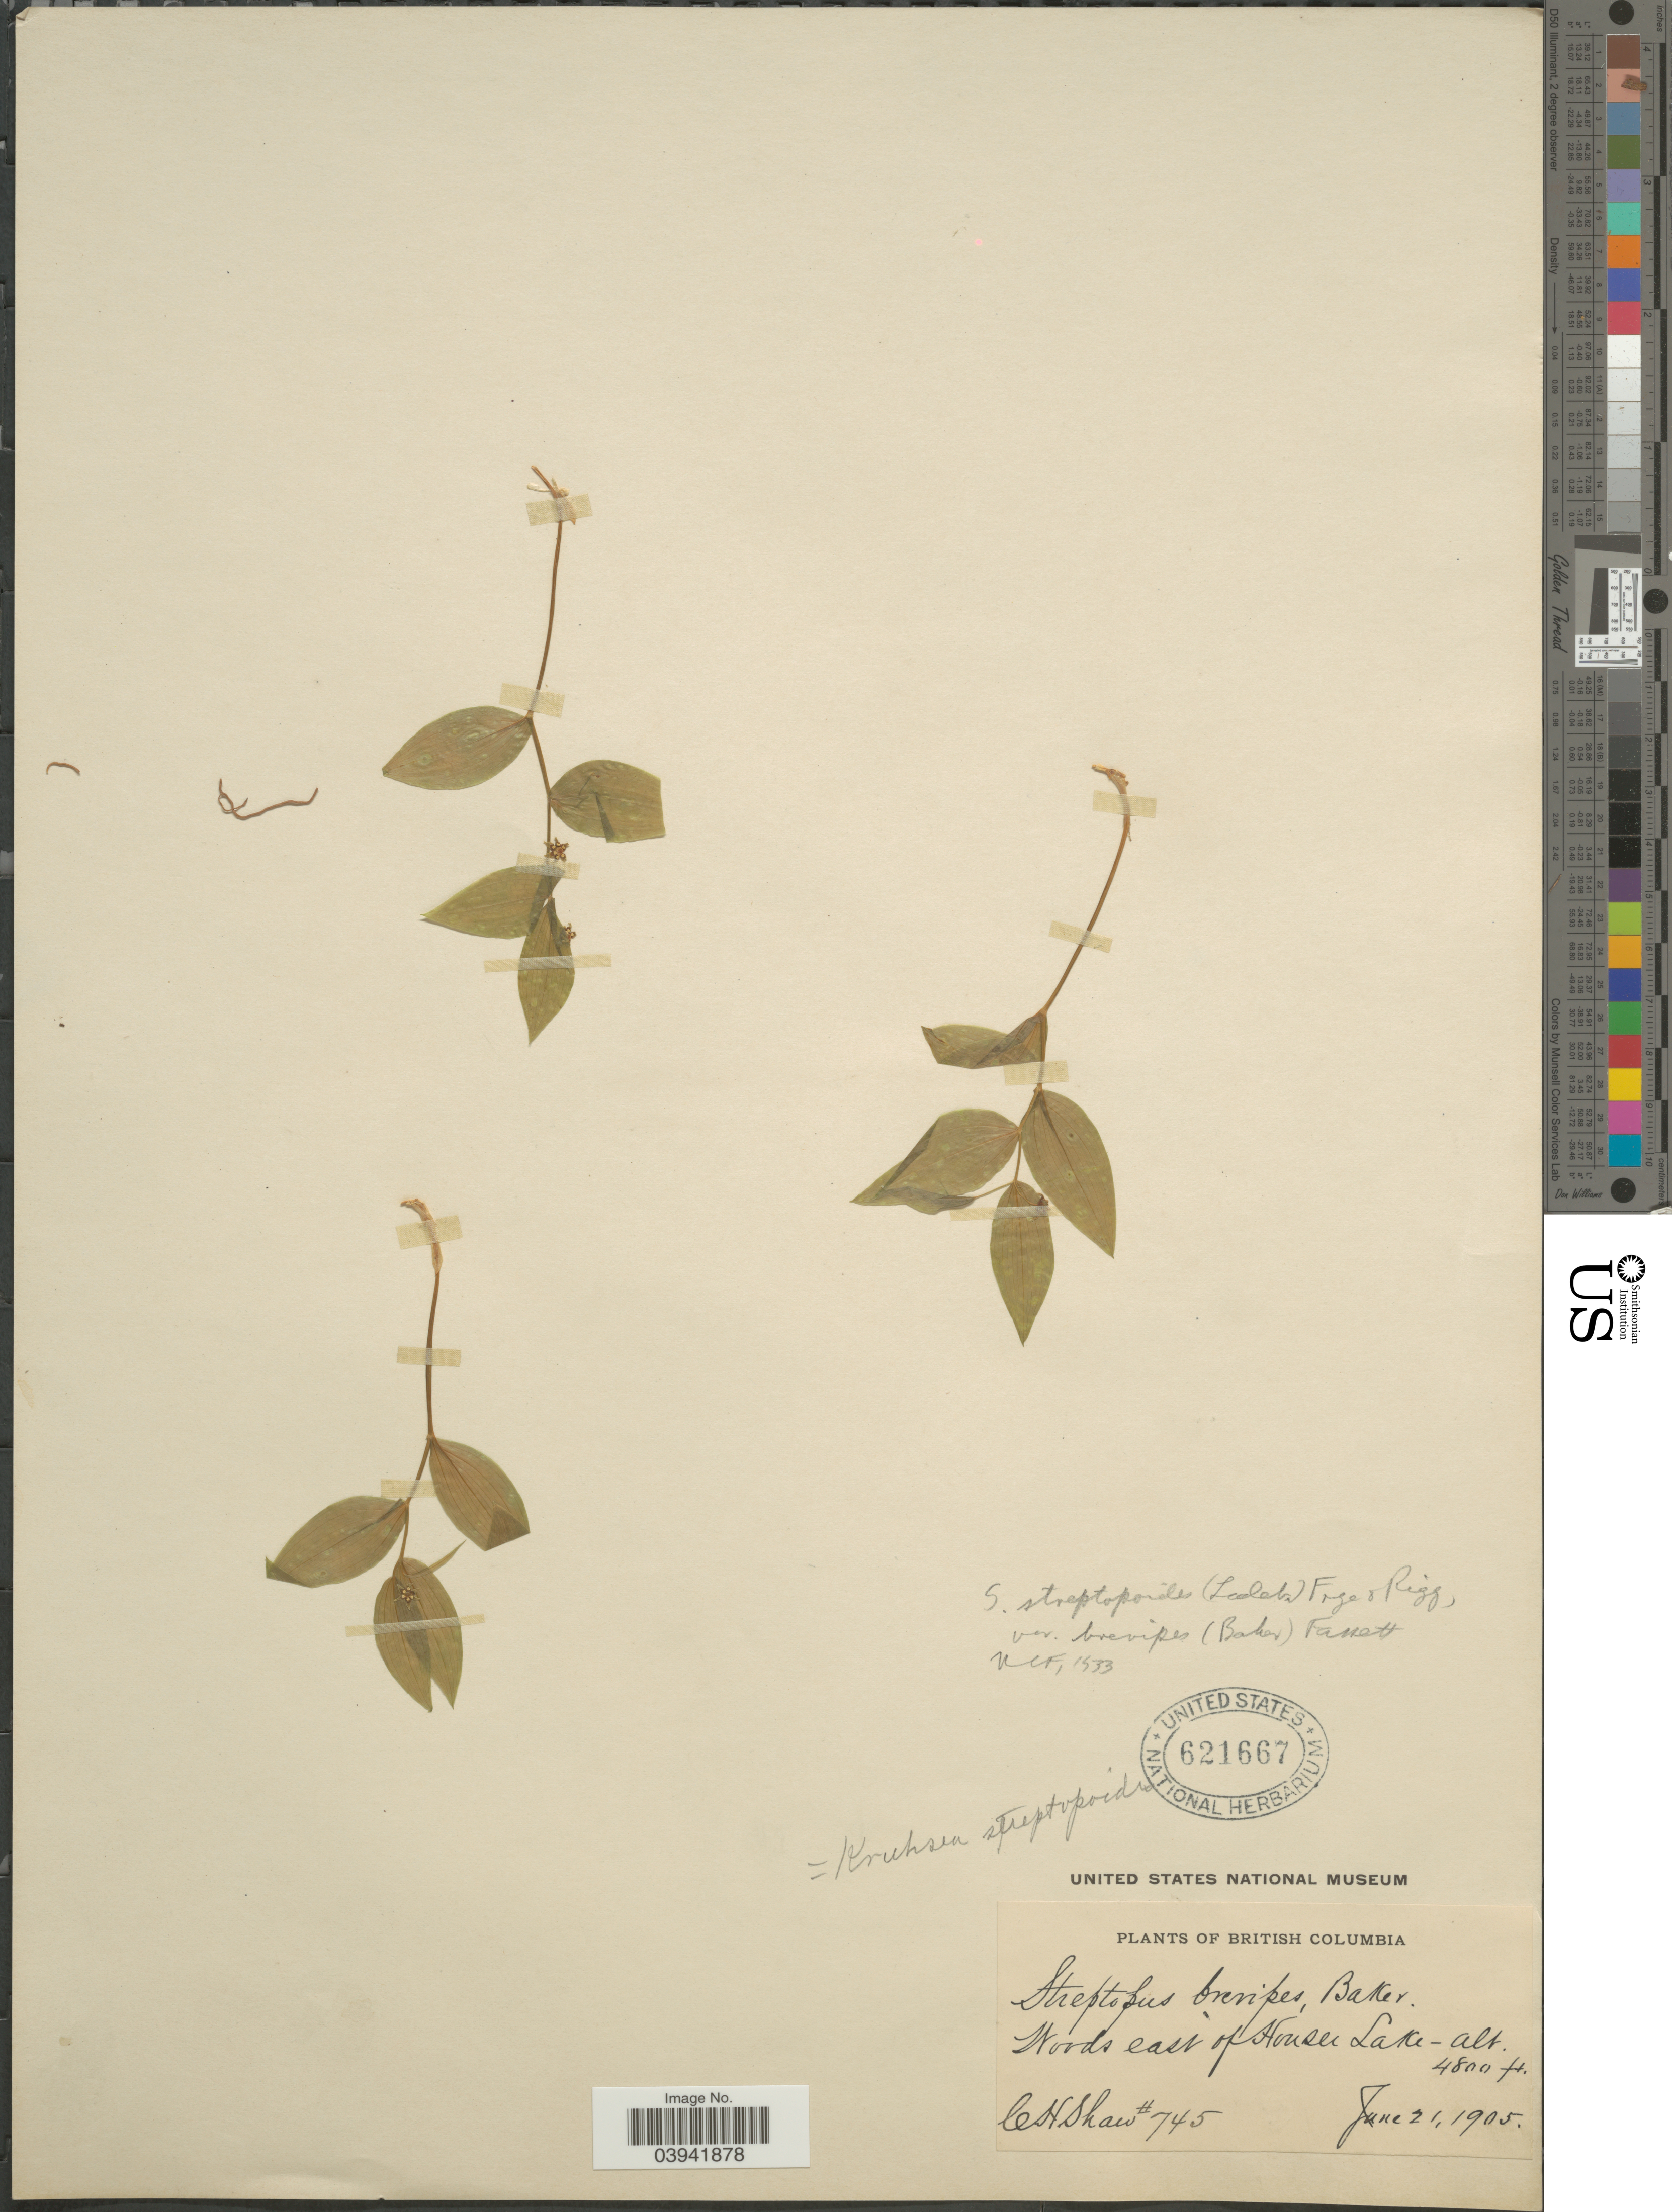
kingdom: Plantae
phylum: Tracheophyta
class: Liliopsida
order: Liliales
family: Liliaceae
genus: Streptopus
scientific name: Streptopus streptopoides var. brevipes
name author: (Baker) Fassett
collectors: C. H. Shaw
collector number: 745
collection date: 1905-06-21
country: Canada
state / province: British Columbia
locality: Woods east of Houser Lake.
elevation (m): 1463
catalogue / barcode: US 621667